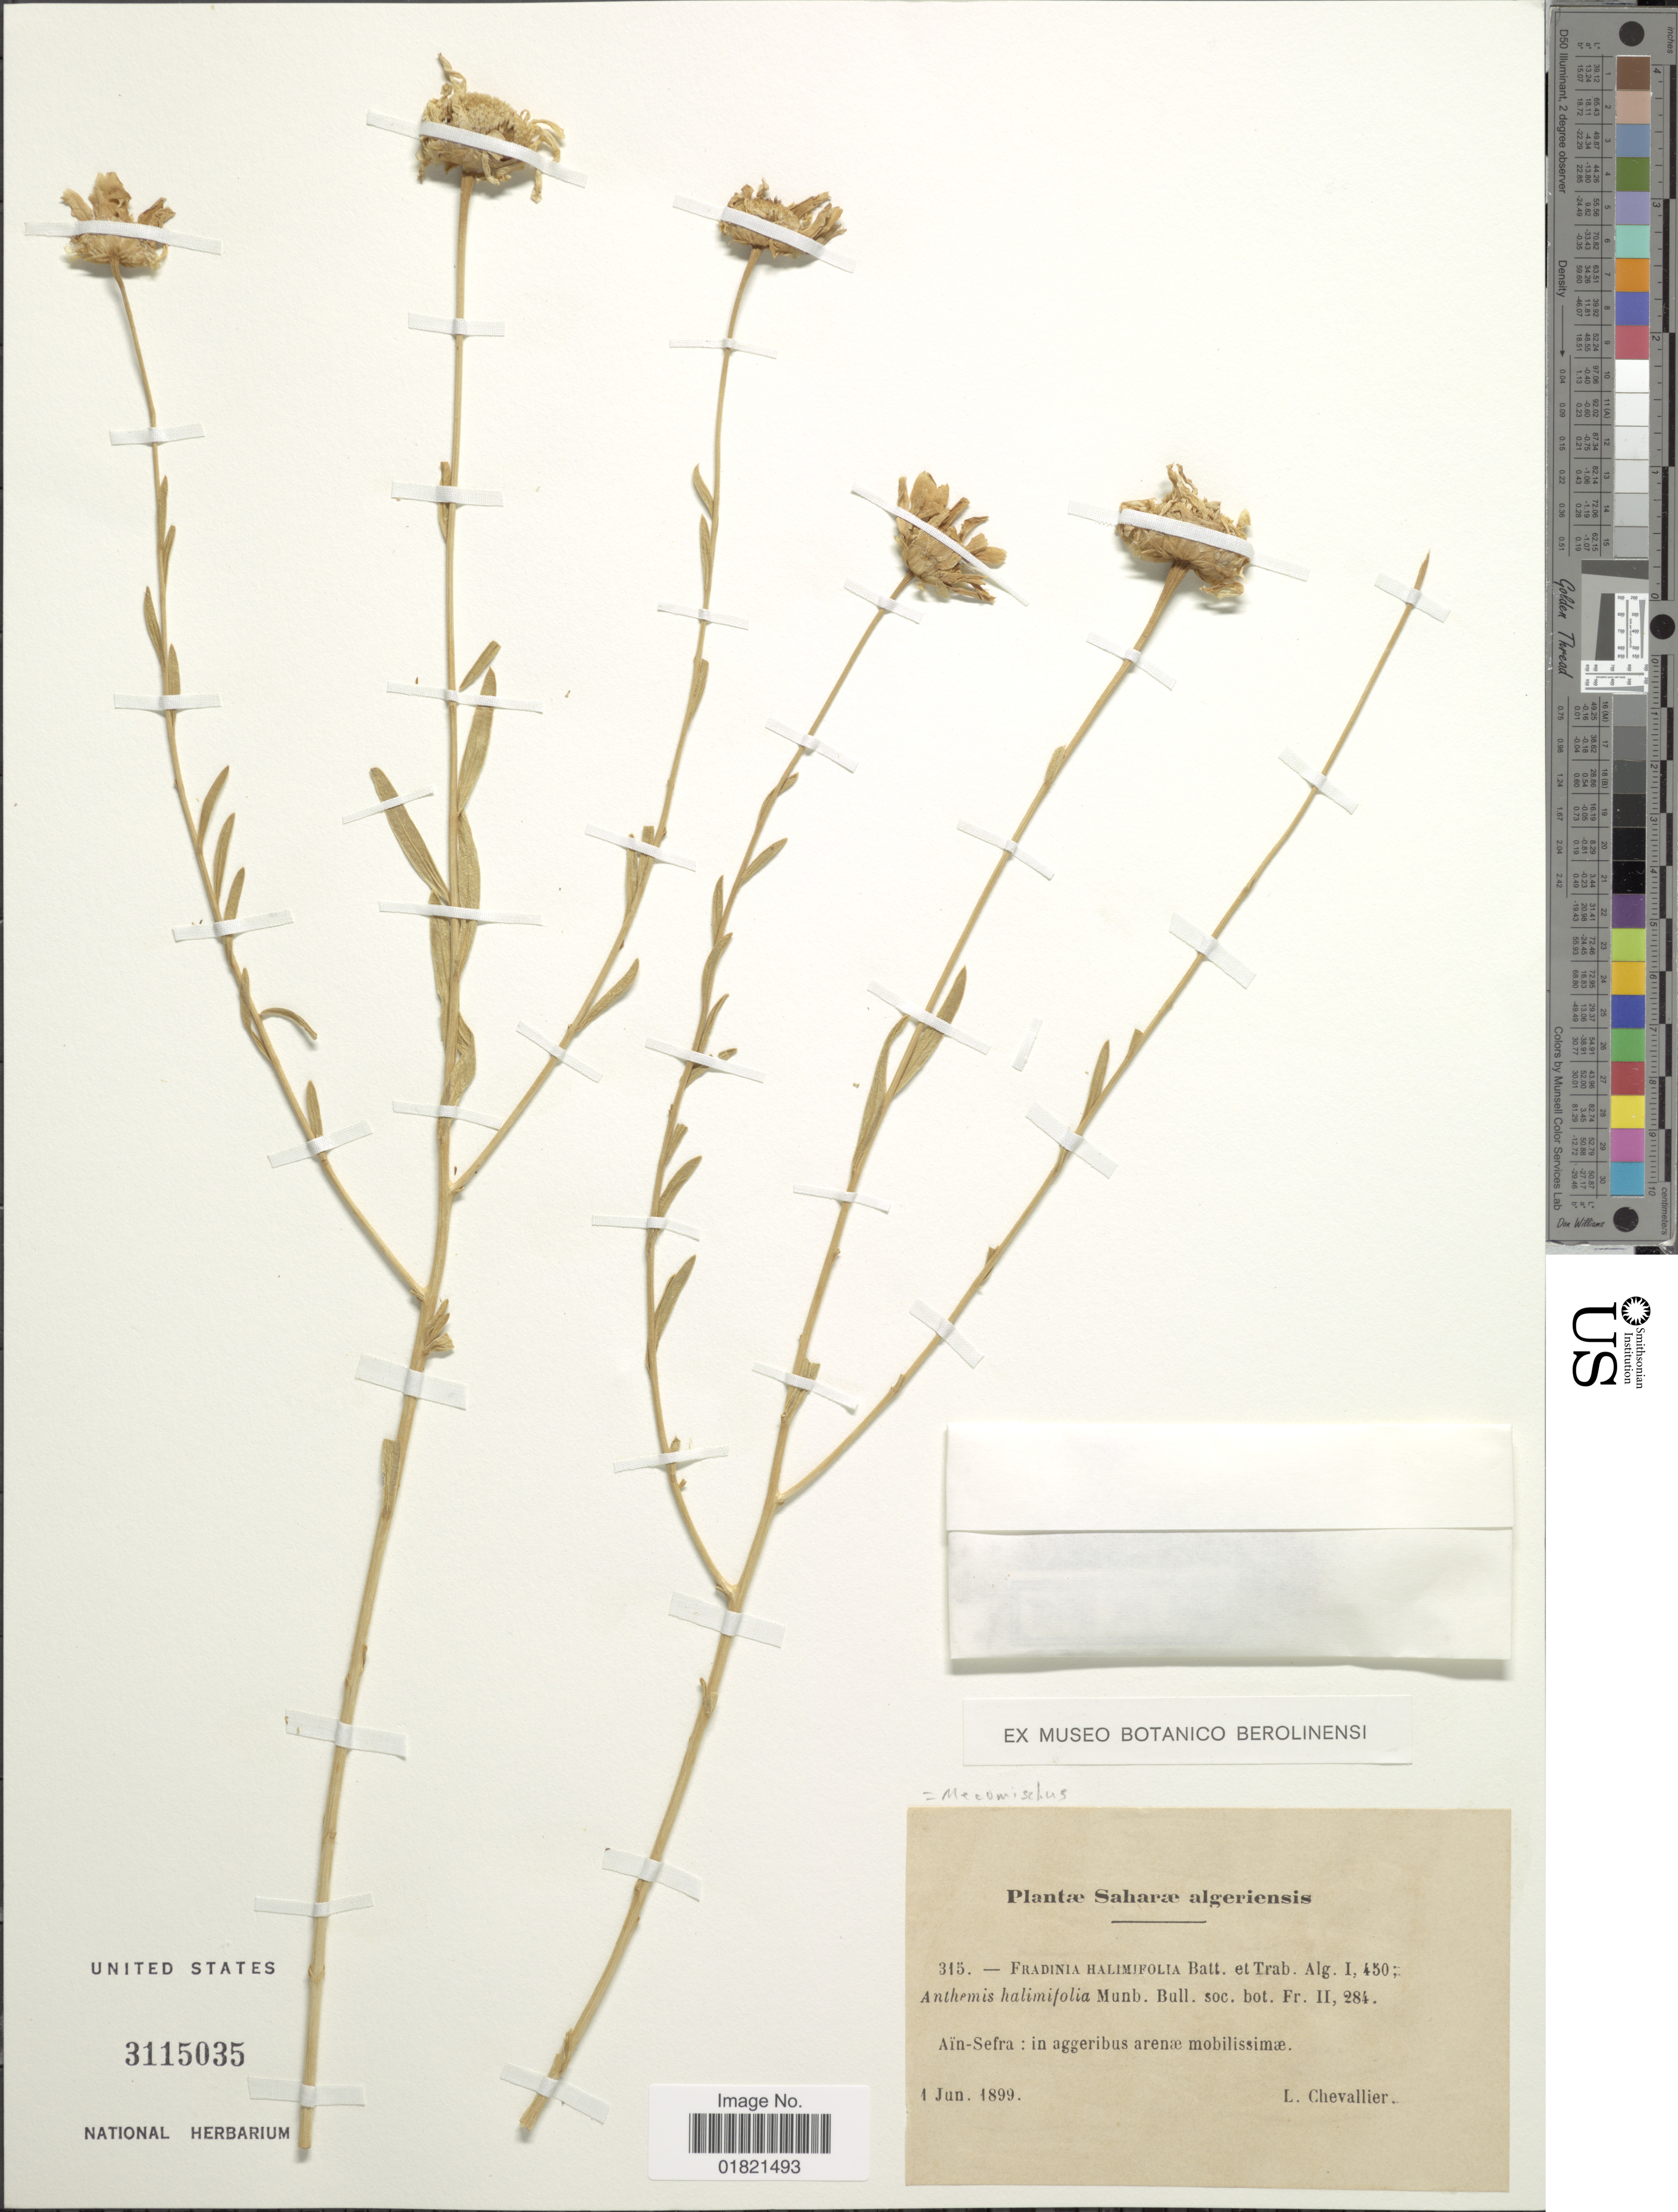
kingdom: Plantae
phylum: Tracheophyta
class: Magnoliopsida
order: Asterales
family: Asteraceae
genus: Mecomischus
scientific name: Mecomischus halimifolius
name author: (Munby) Hochr.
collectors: L. Chevallier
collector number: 315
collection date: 1899-06-01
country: Algeria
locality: Ain-Sefra: in aggeribus arenae mobilissimae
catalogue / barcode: US 3115035